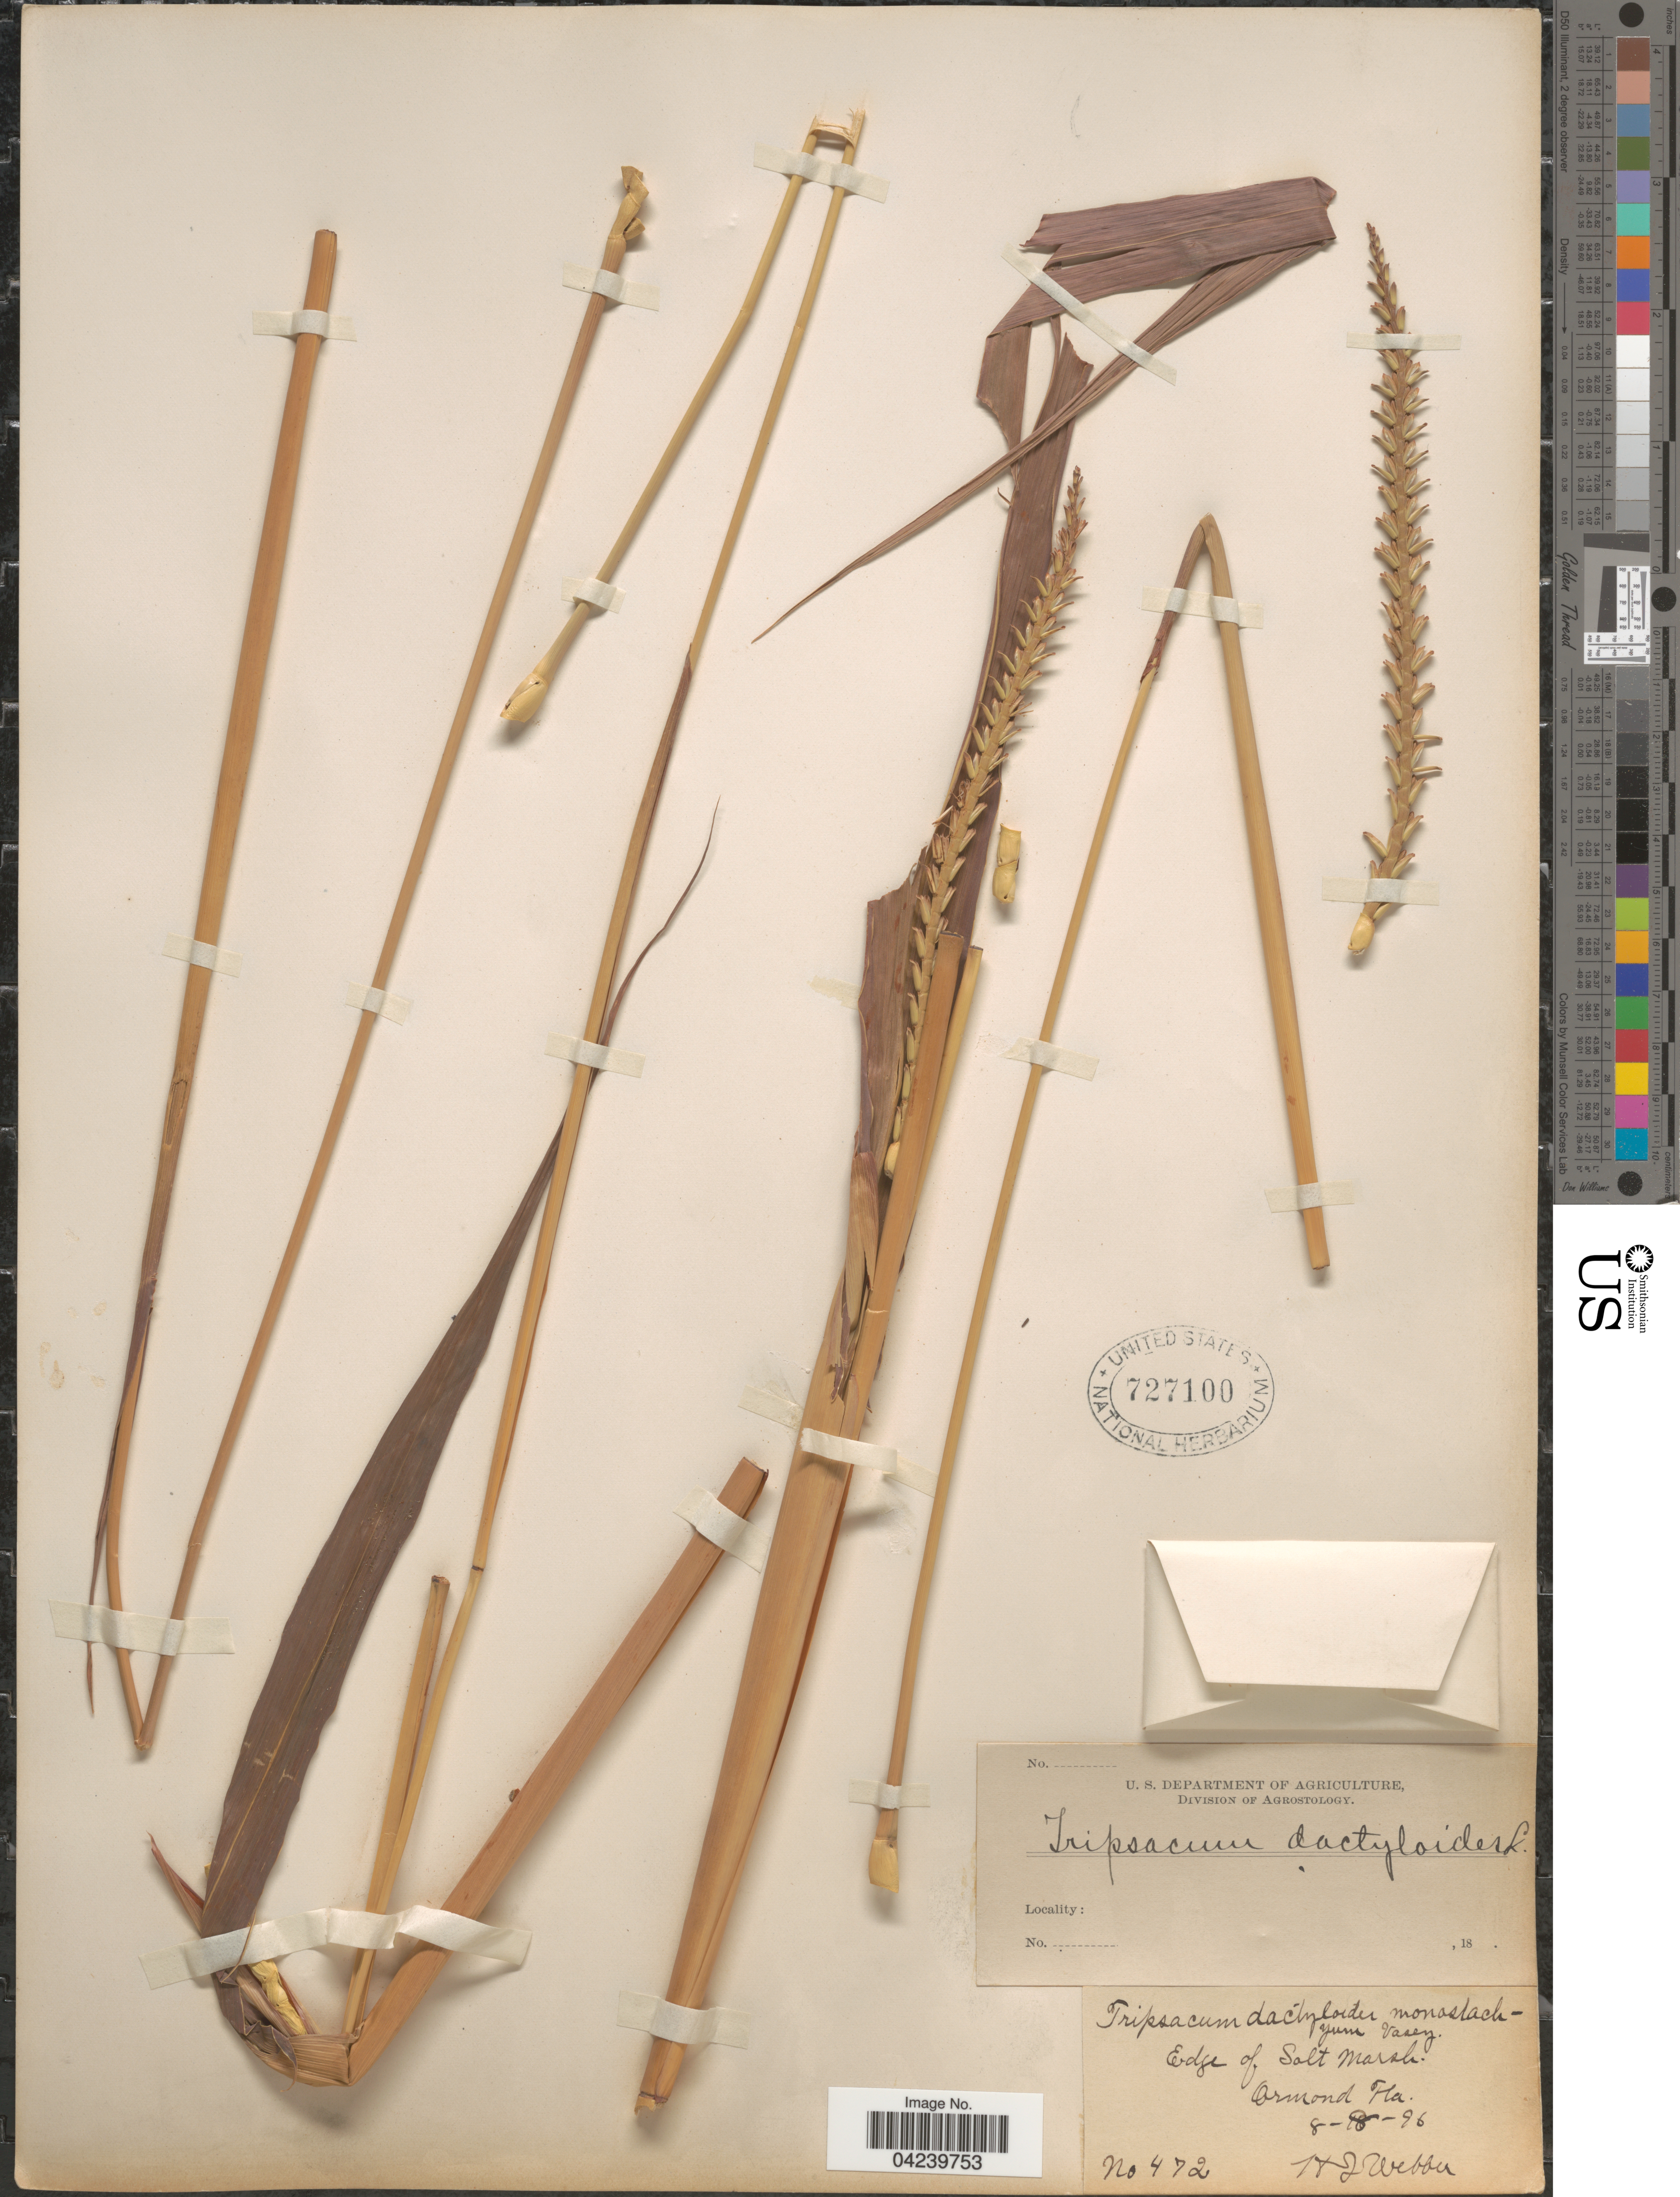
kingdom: Plantae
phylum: Tracheophyta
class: Liliopsida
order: Poales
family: Poaceae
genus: Tripsacum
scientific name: Tripsacum dactyloides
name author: (L.) L.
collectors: H. Webber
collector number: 472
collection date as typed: Transcribed d/m/y: 18/8/96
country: United States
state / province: Florida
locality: Edge of Salt Marsh. Ormond.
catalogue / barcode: US 727100